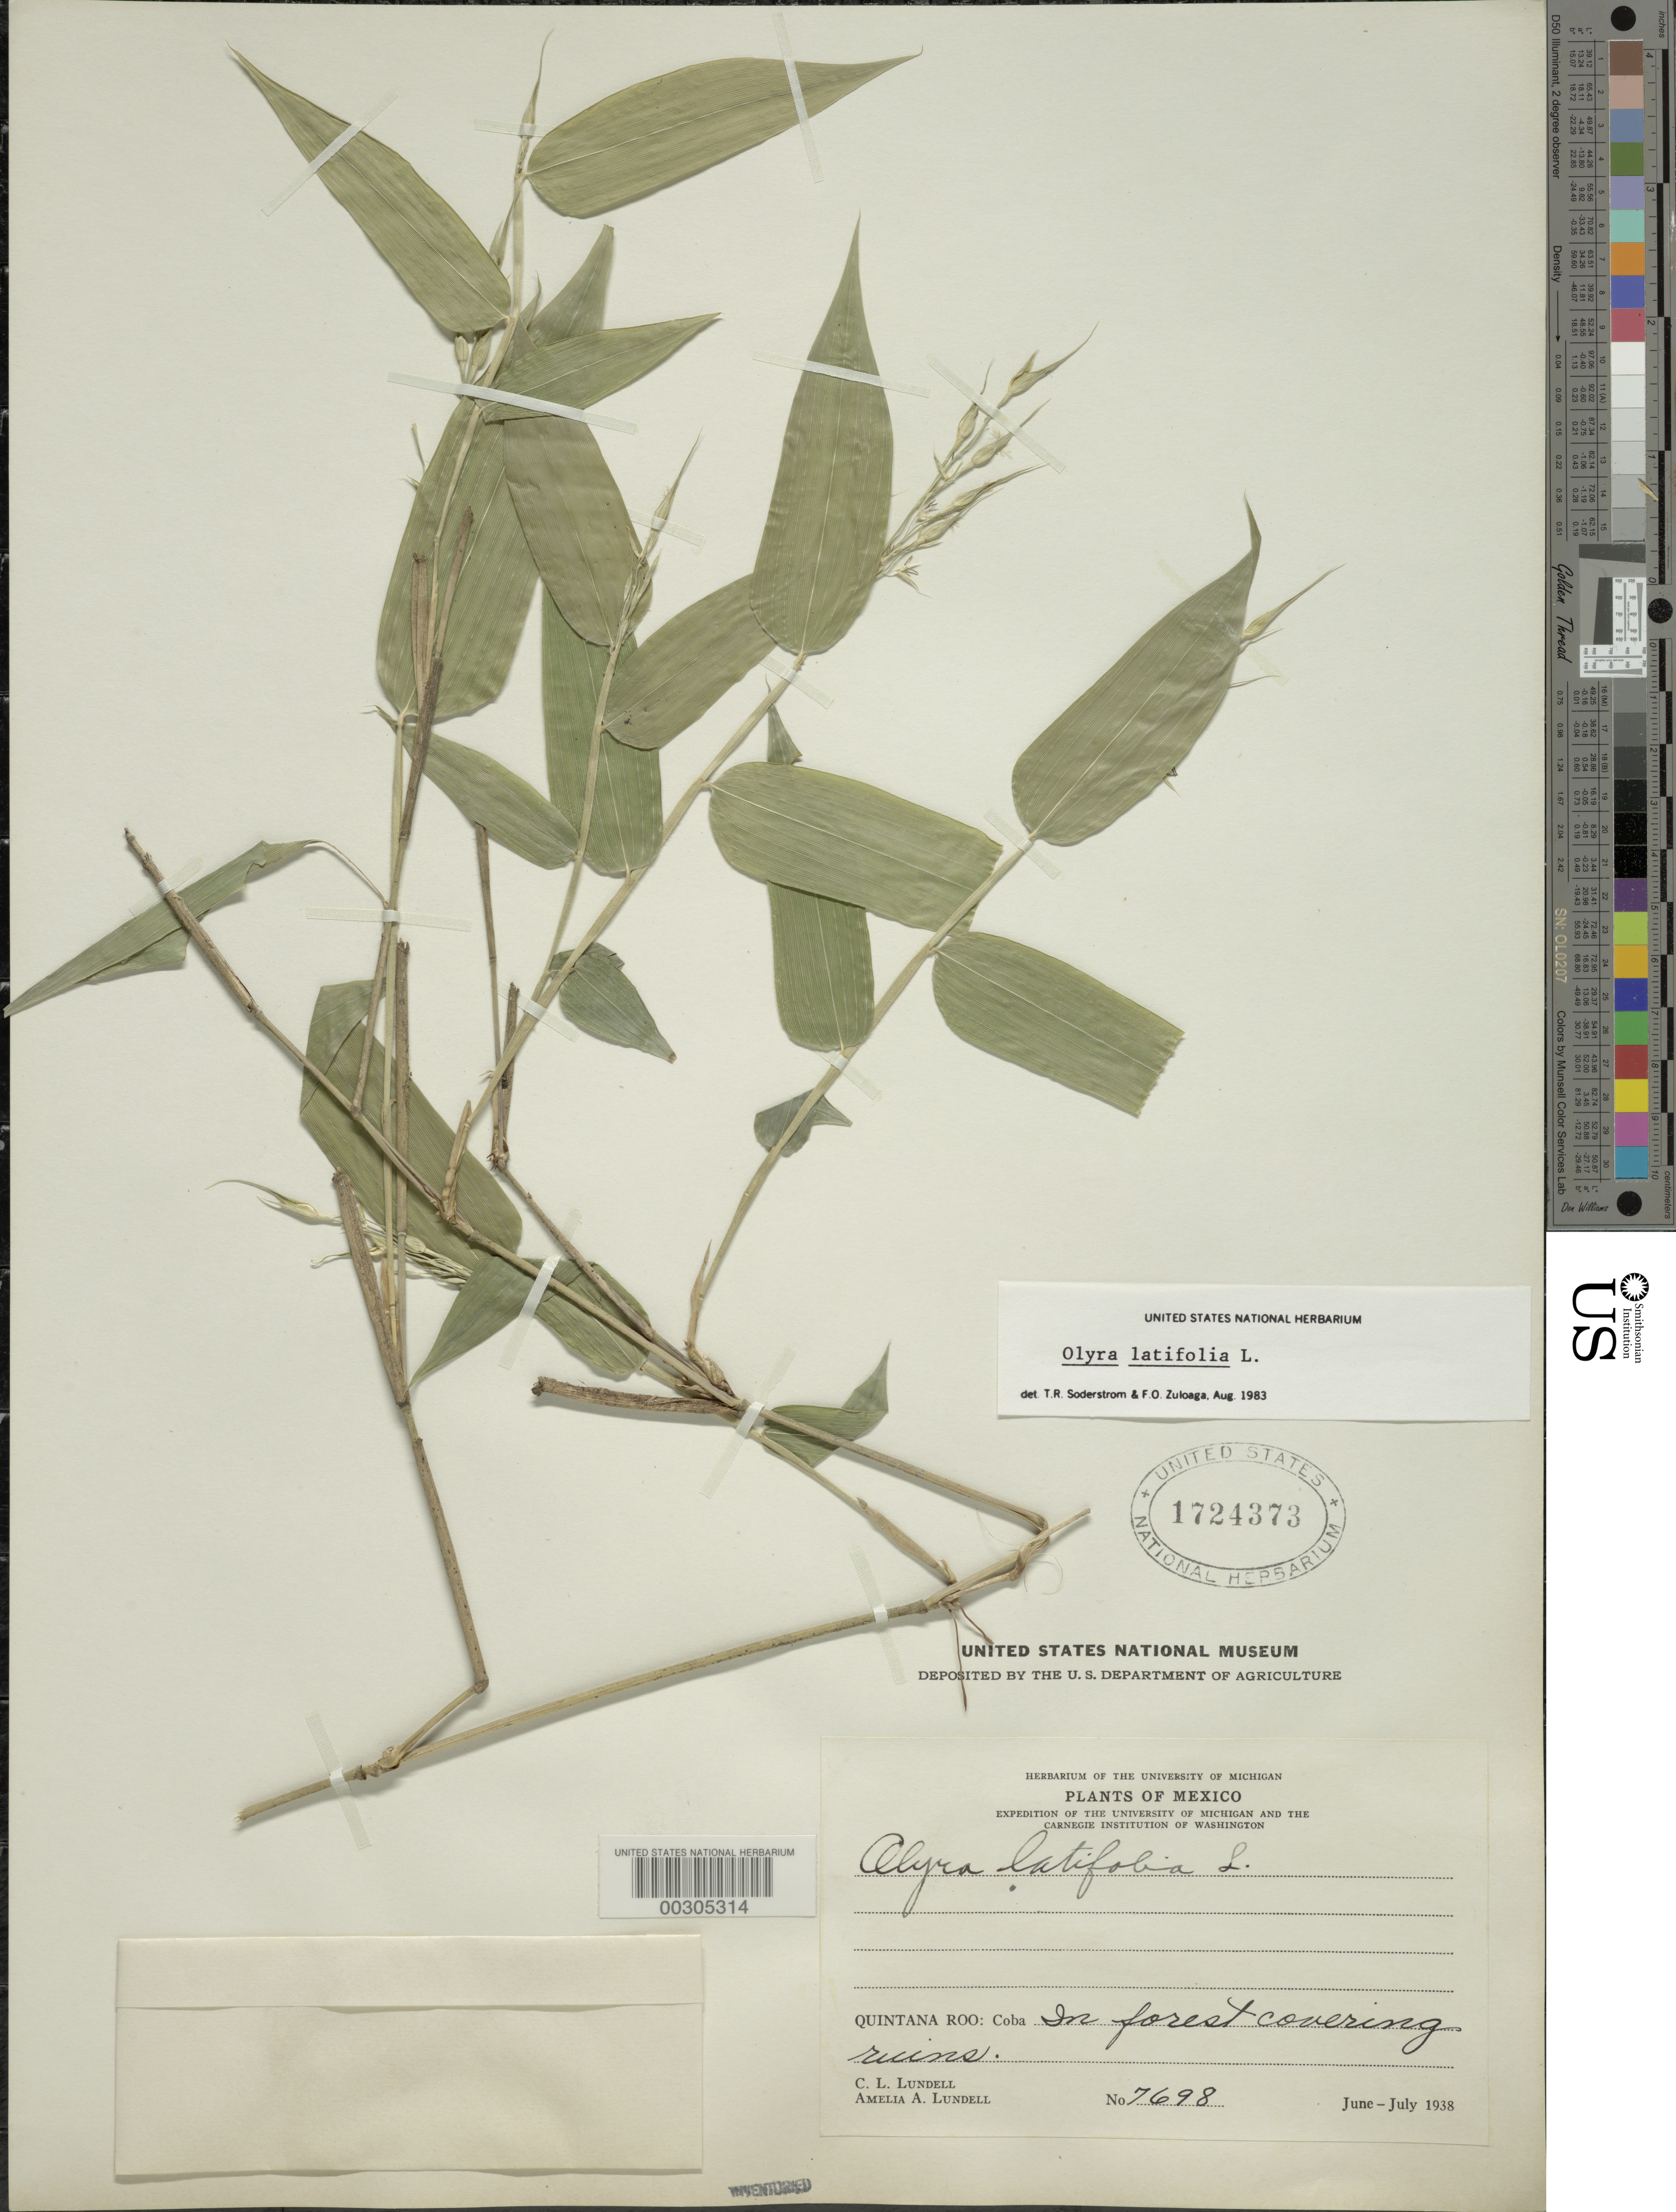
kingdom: Plantae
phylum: Tracheophyta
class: Liliopsida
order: Poales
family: Poaceae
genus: Olyra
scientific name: Olyra latifolia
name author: L.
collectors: C. L. Lundell & A. A. Lundell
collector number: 7698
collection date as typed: Jun 1938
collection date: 1938-06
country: Mexico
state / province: Quintana Roo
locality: Coba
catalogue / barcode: US 1724373